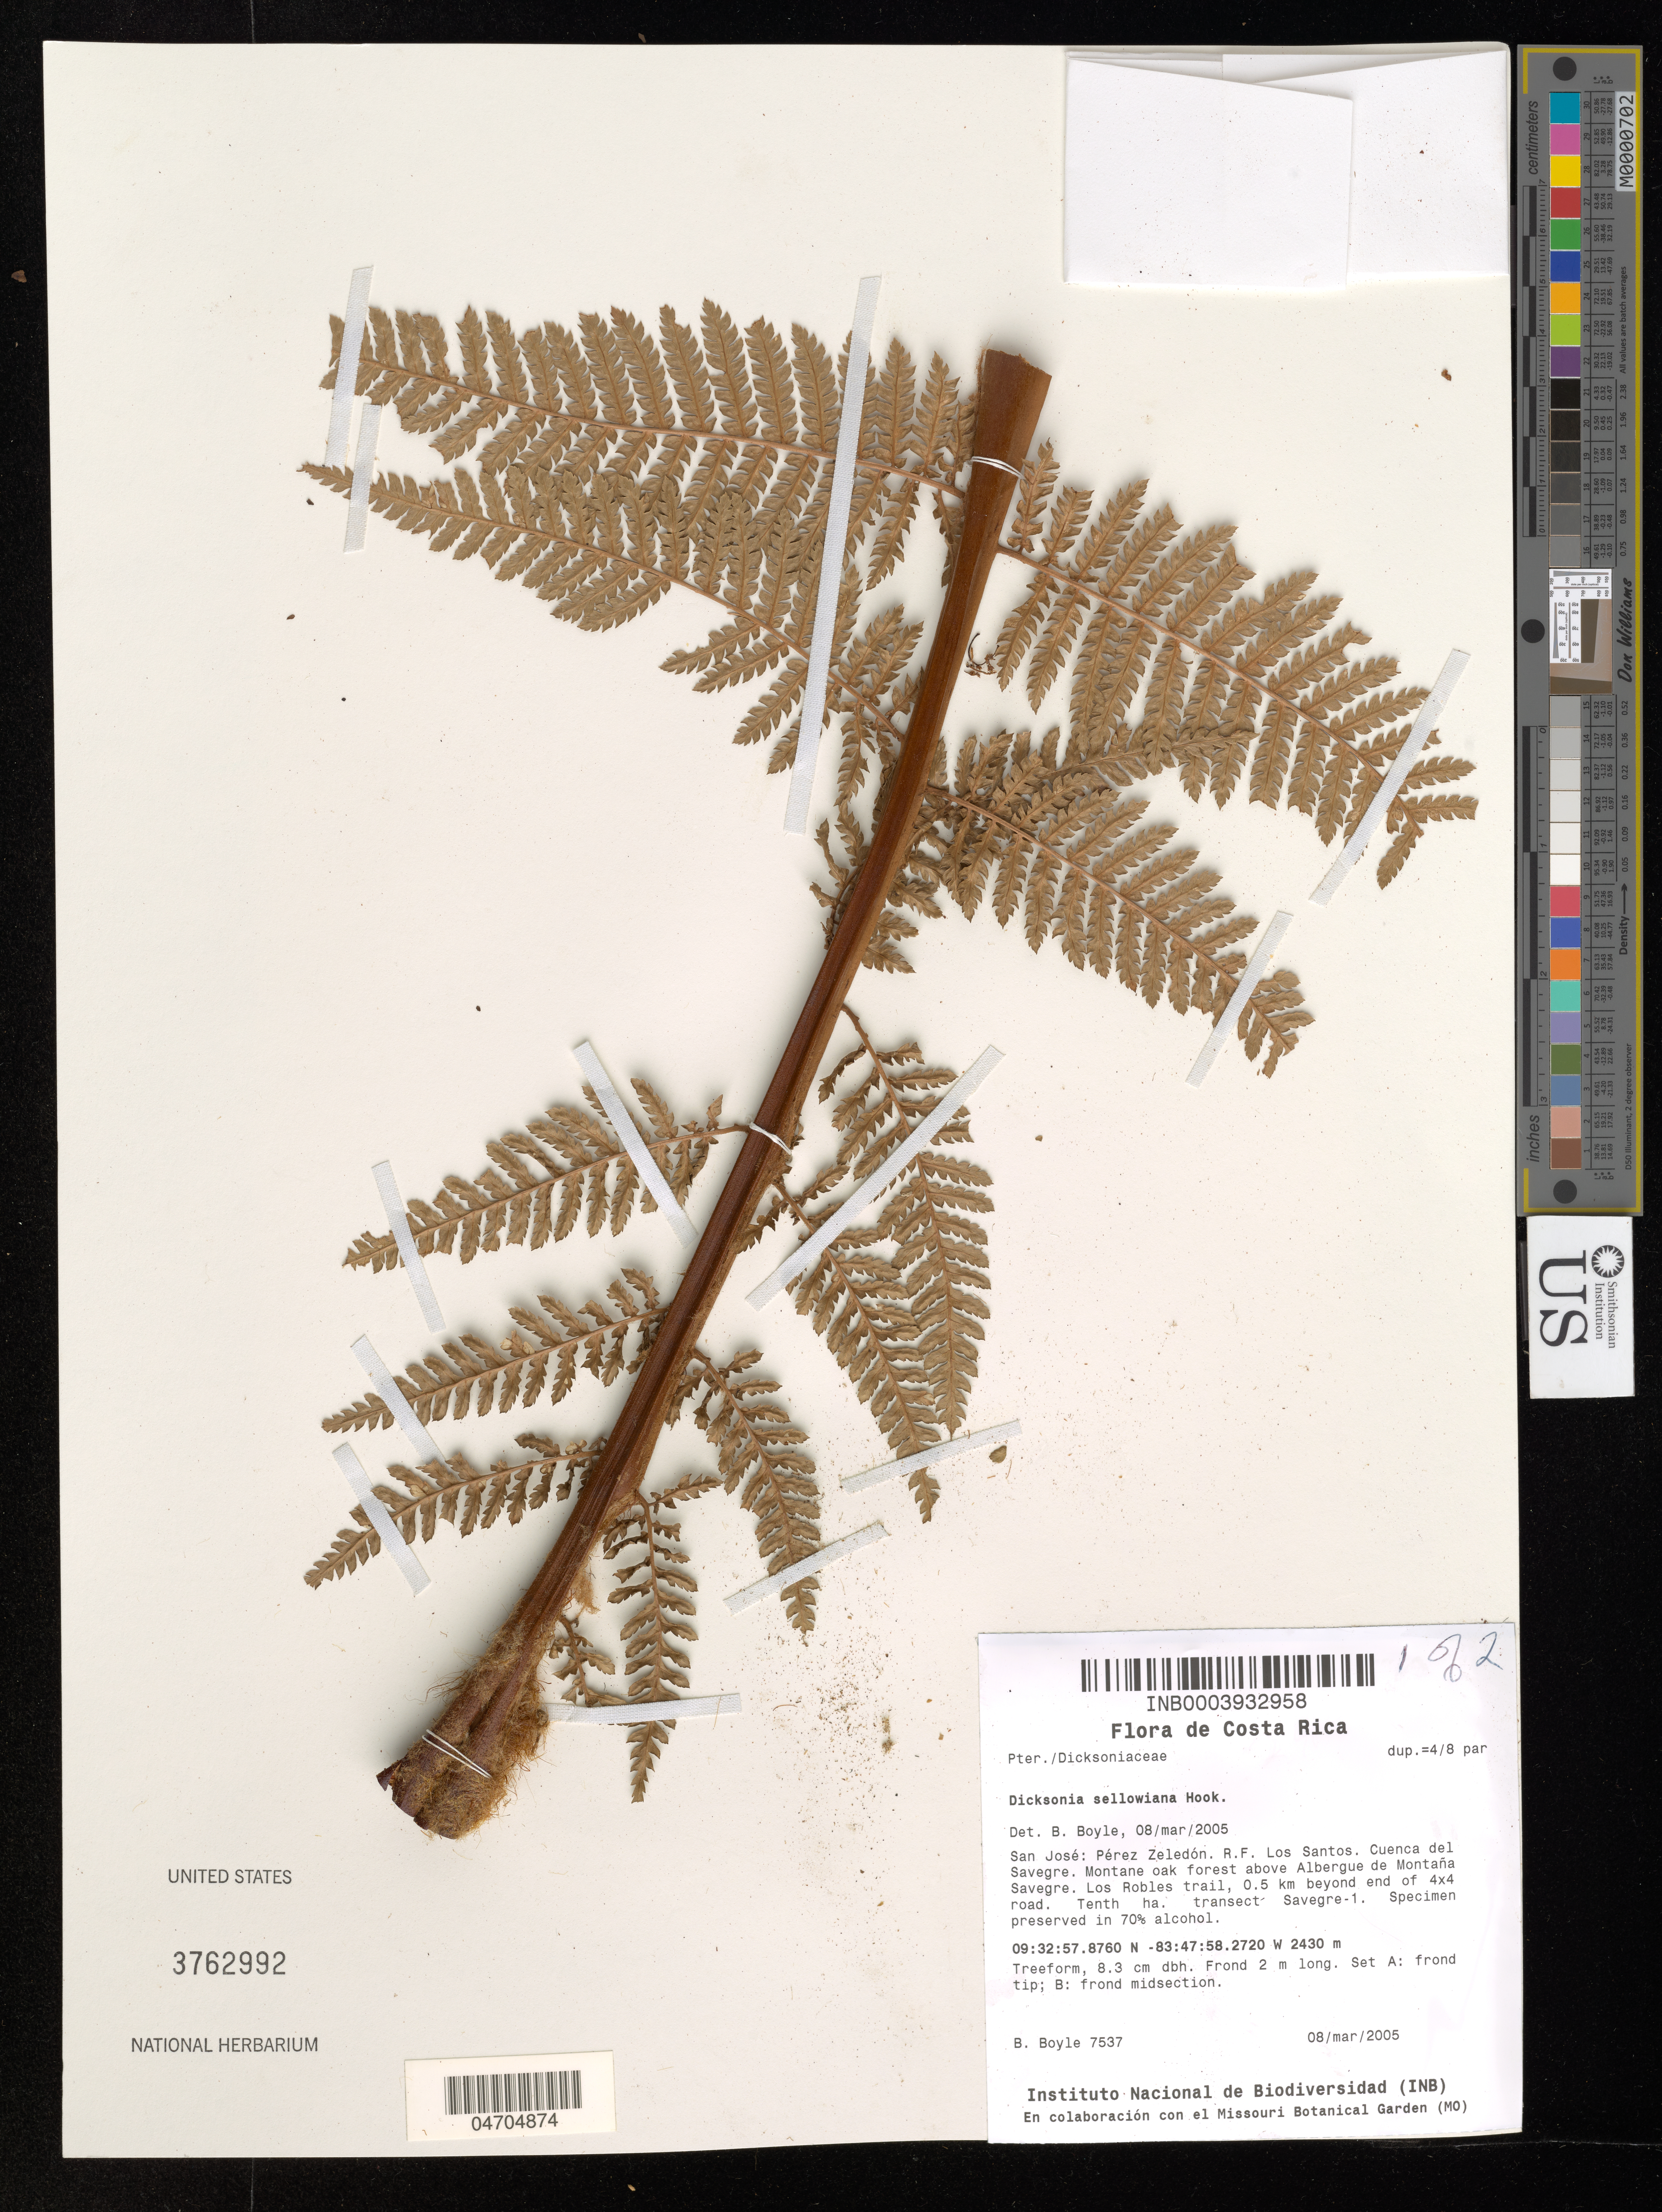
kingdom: Plantae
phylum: Tracheophyta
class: Polypodiopsida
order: Cyatheales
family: Dicksoniaceae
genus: Dicksonia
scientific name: Dicksonia sellowiana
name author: Hook.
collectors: B. Boyle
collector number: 7537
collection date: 2005-03-08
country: Costa Rica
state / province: San José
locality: Pérez Zeledón. R. F. Los Santos. Cuenca del Savegre. Montane oak forest above Albergue de Montaña Savegre. Los Robles trail, 0.5 km beyond end of 4x4 road.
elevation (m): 2430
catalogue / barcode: US 3762992